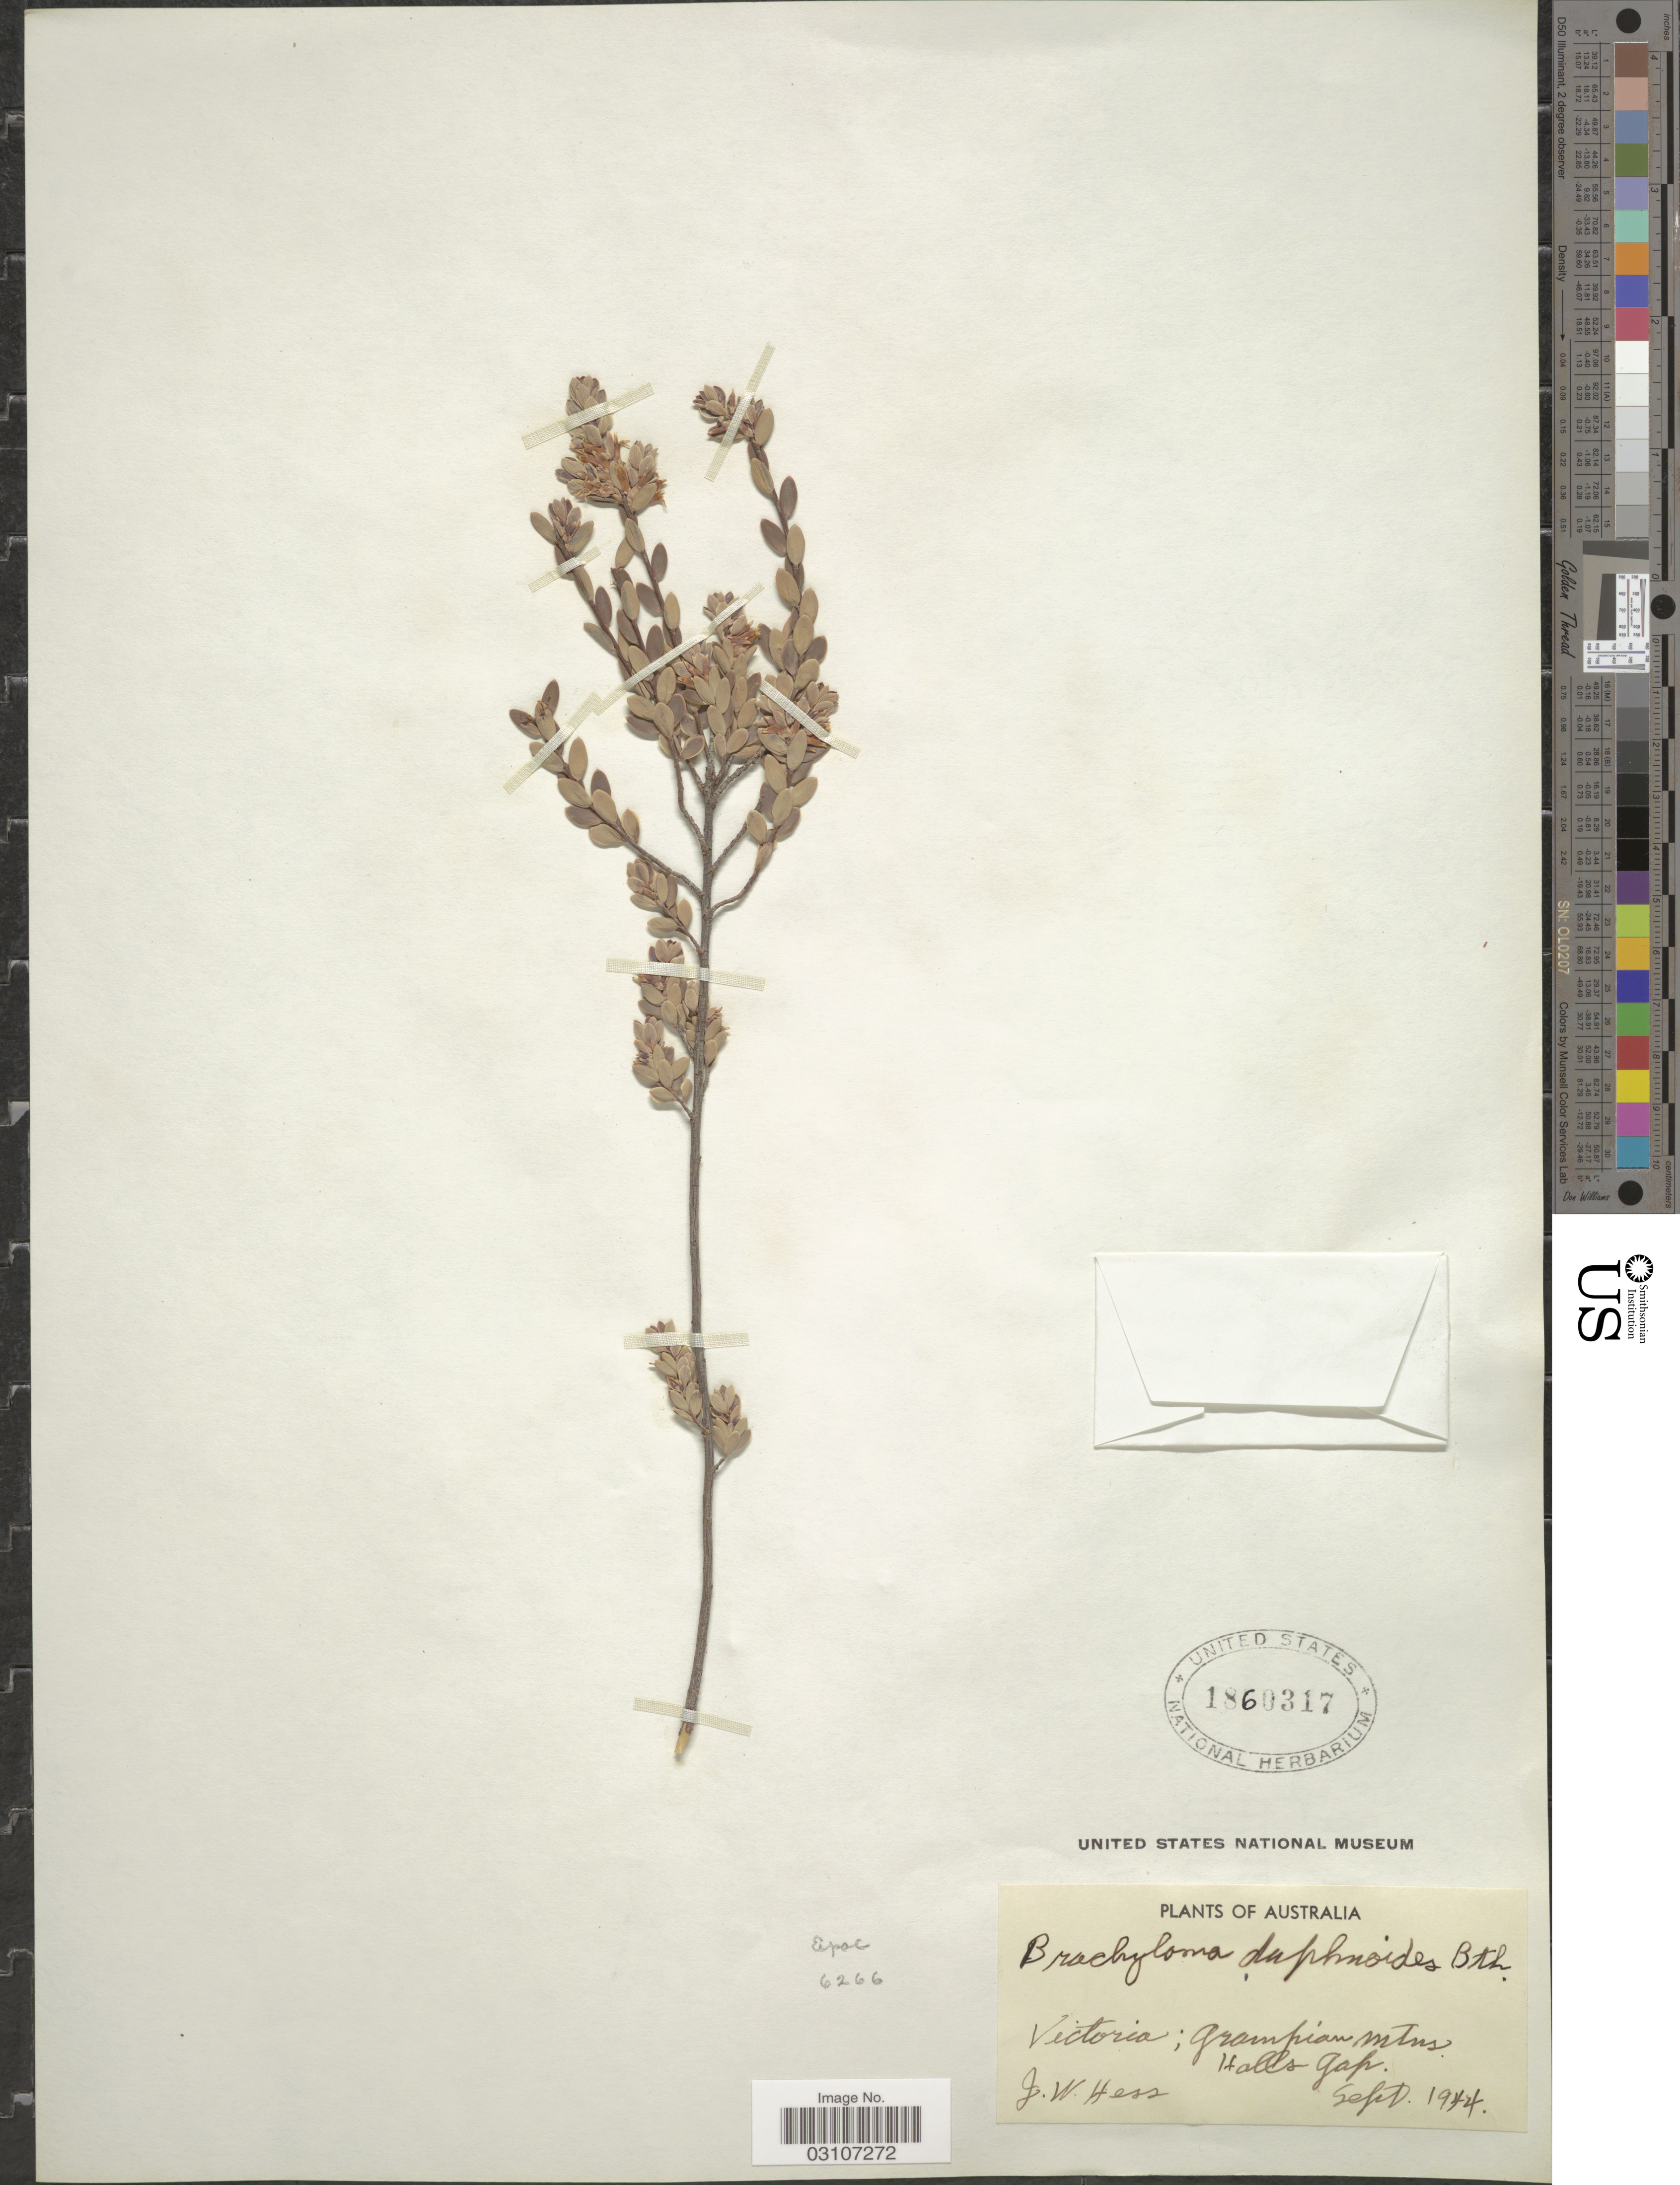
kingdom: Plantae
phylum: Tracheophyta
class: Magnoliopsida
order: Ericales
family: Ericaceae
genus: Brachyloma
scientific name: Brachyloma daphnoides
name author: (Sm.) Benth.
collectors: J. Hess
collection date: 1944-09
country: Australia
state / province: Victoria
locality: Victoria; Grampians Mtns. Halls Gap.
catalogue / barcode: US 1860317